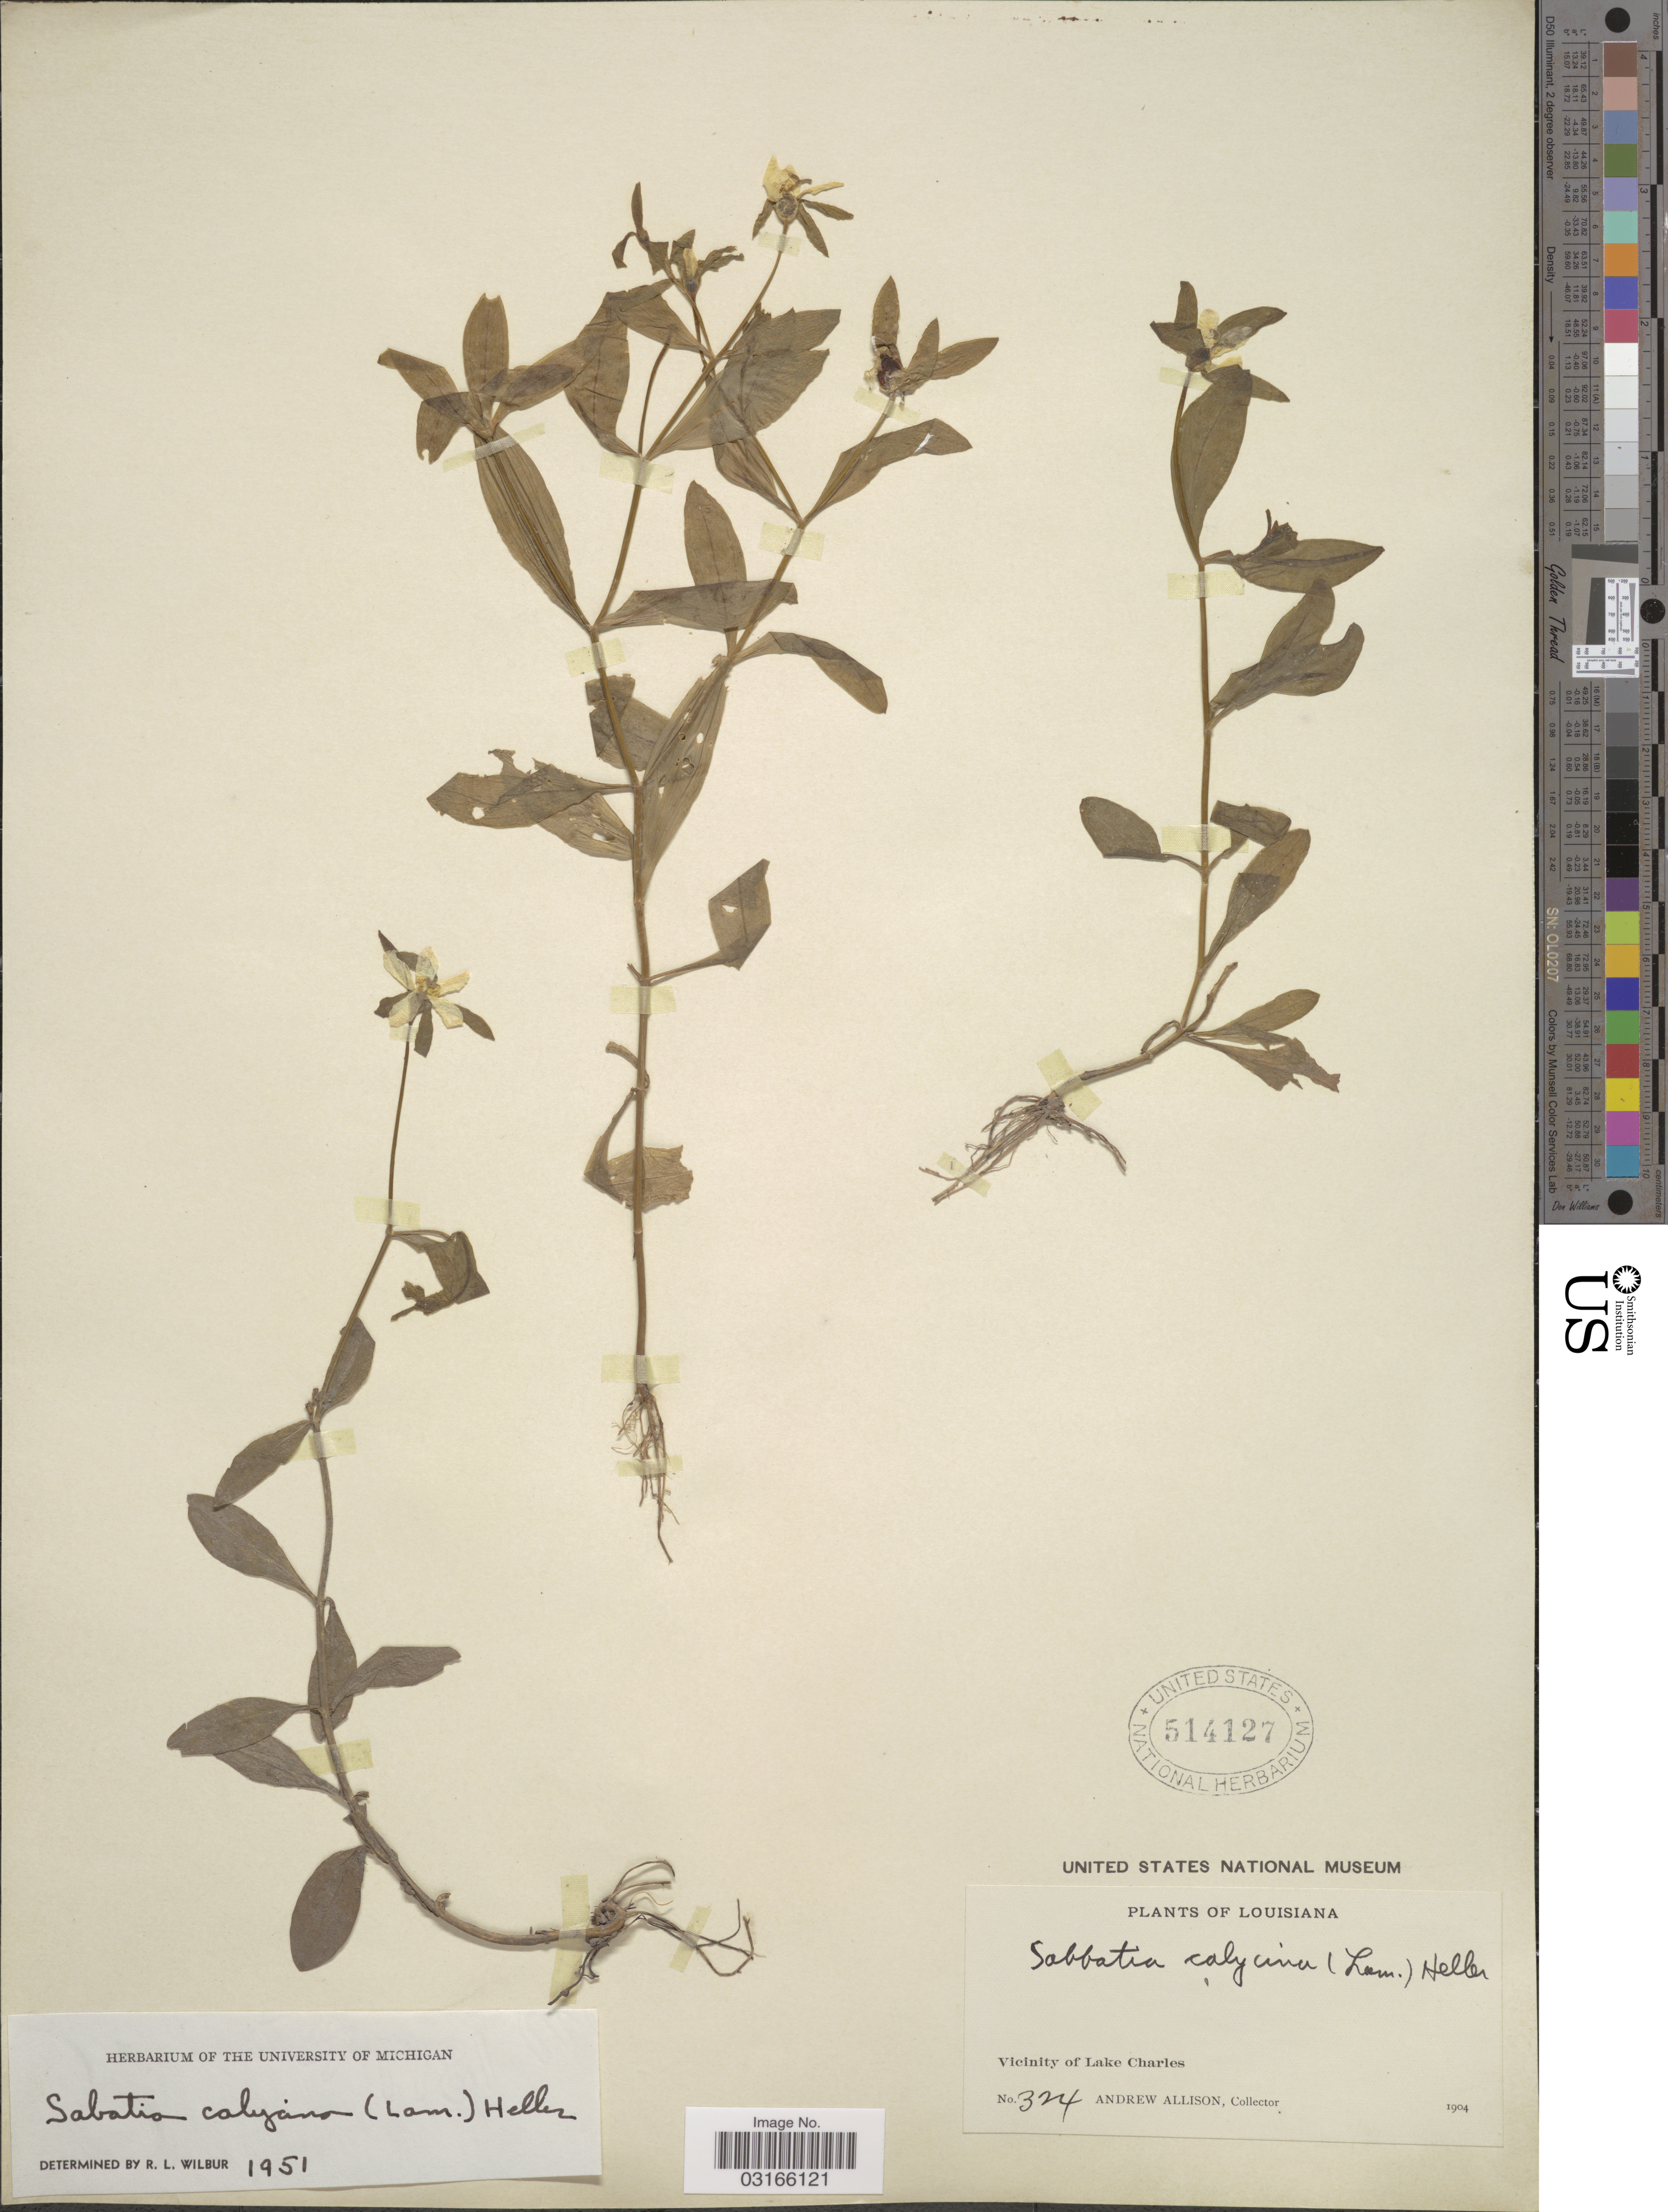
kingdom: Plantae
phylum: Tracheophyta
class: Magnoliopsida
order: Gentianales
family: Gentianaceae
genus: Sabatia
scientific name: Sabatia calycina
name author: (Lam.) A. Heller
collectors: A. Allison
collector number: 324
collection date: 1904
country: United States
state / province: Louisiana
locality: Vicinity of Lake Charles.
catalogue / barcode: US 514127